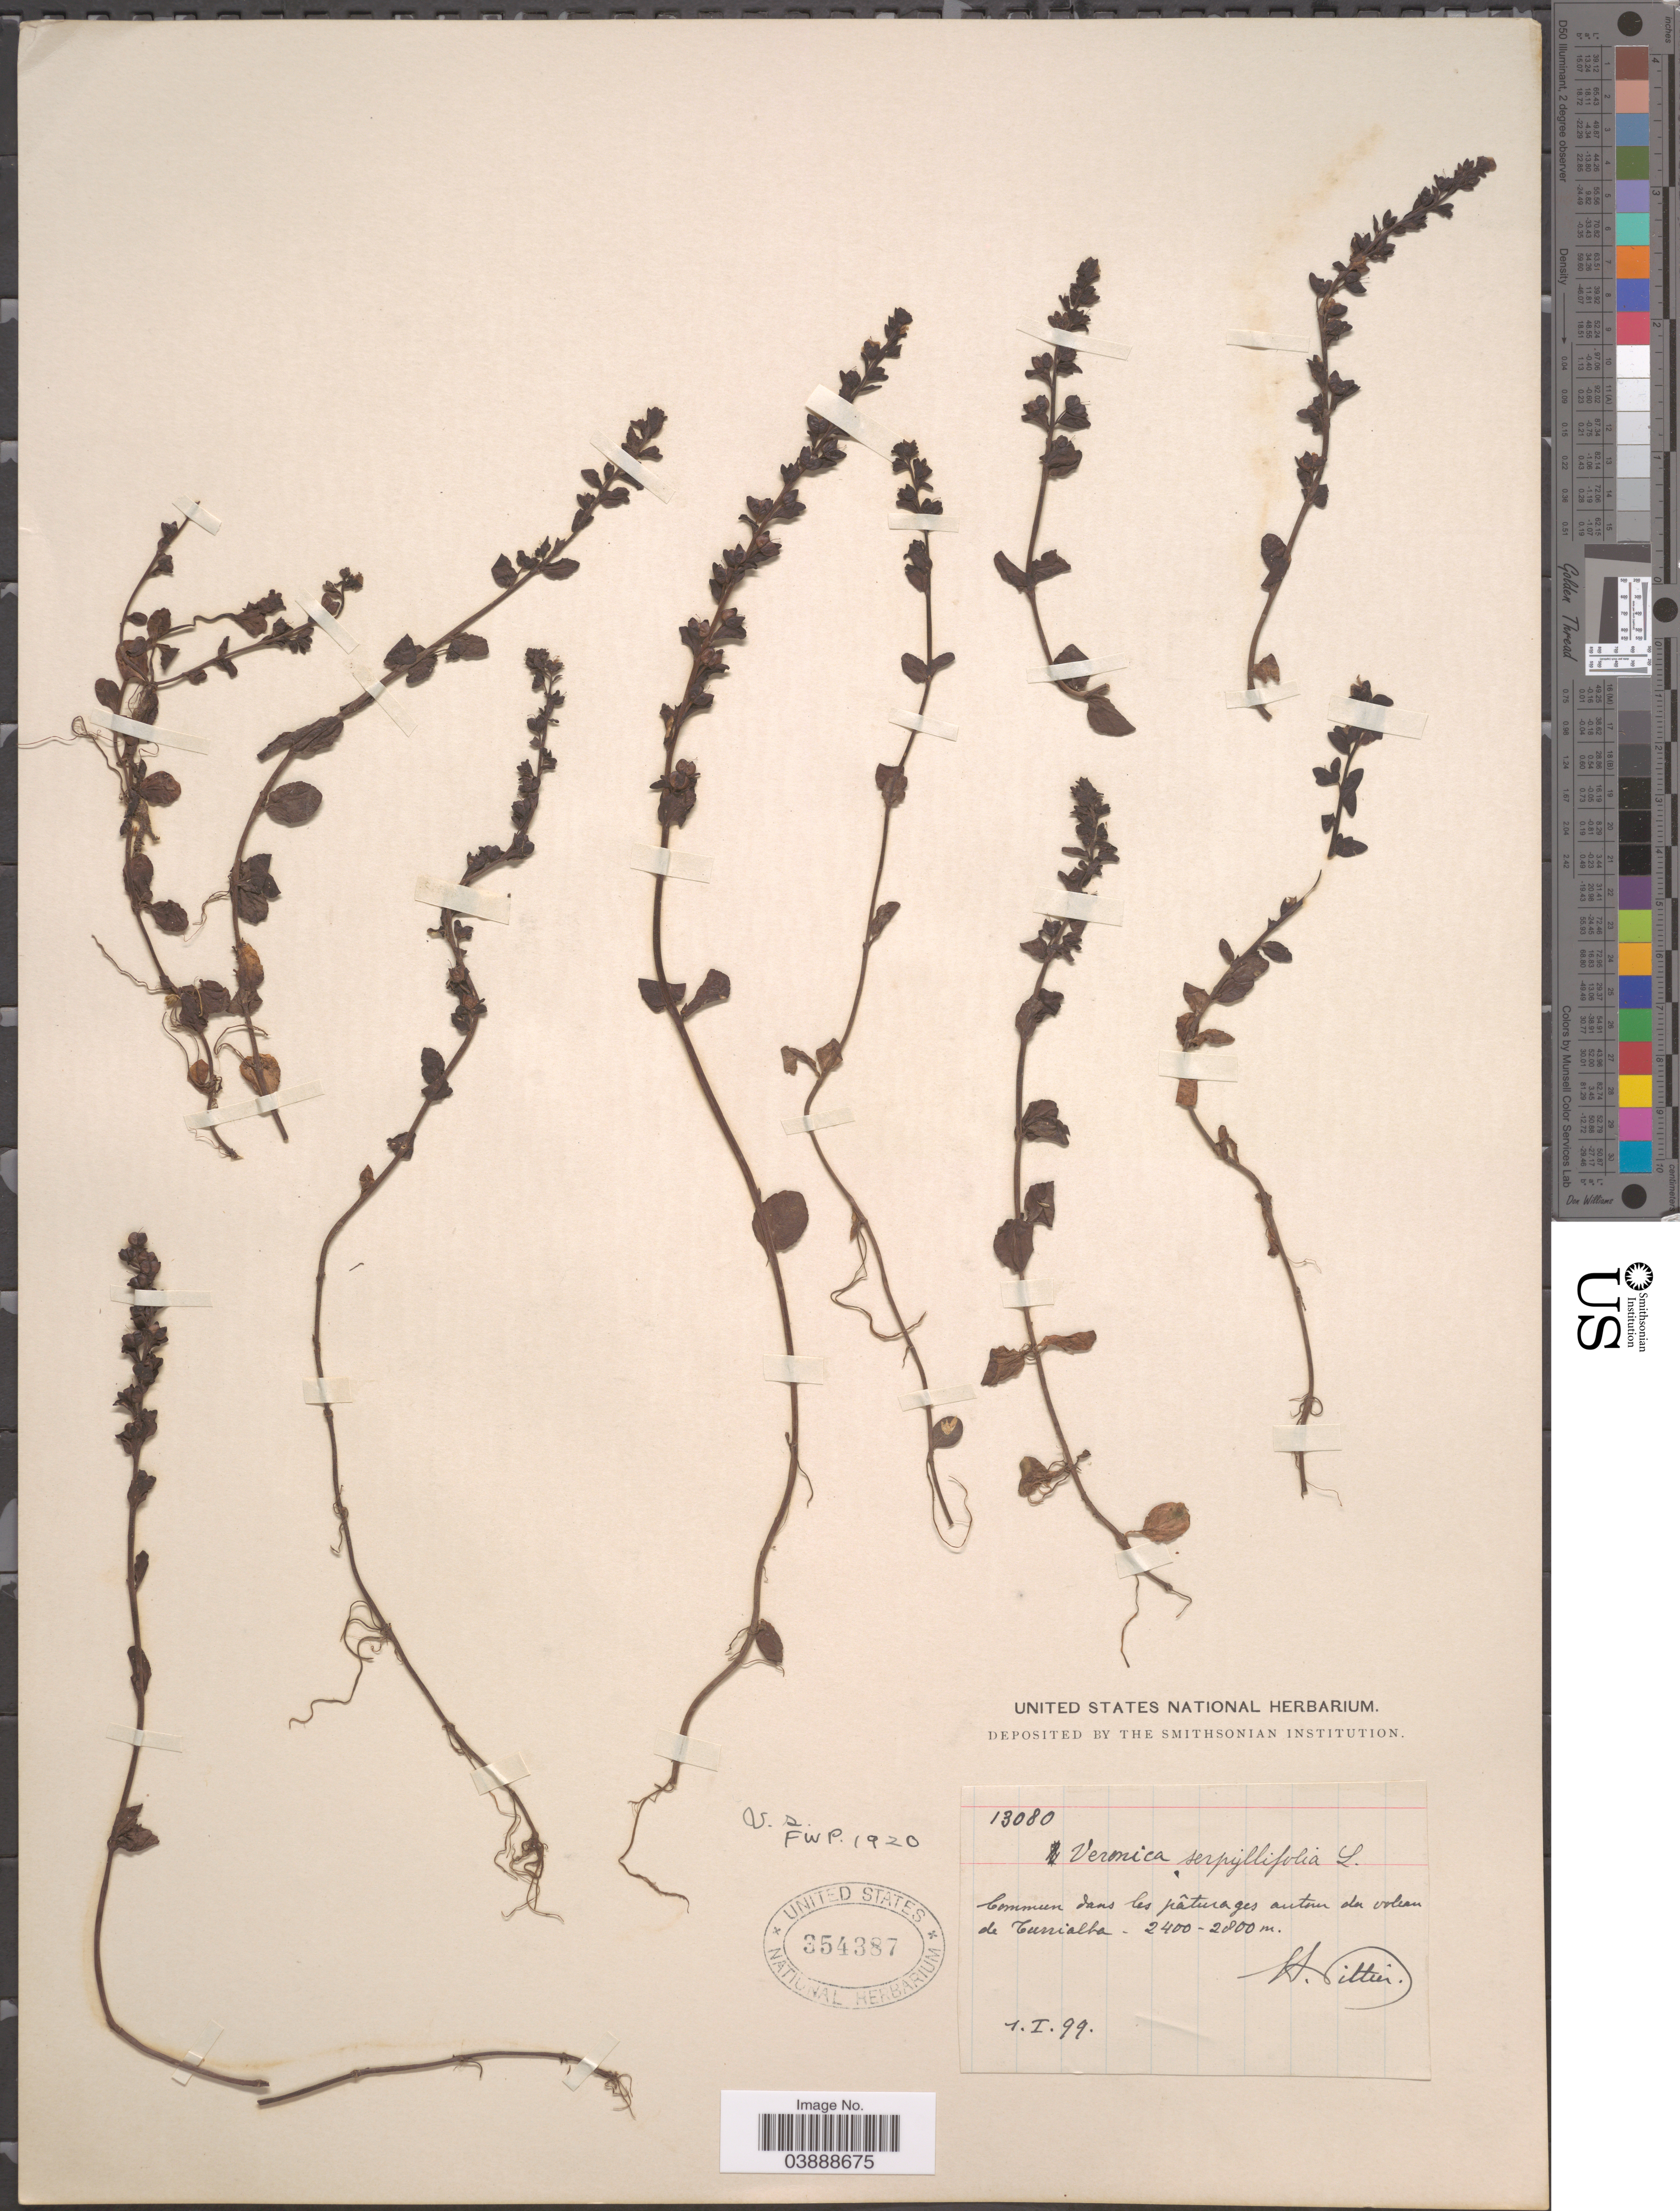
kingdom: Plantae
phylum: Tracheophyta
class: Magnoliopsida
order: Lamiales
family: Plantaginaceae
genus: Veronica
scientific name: Veronica serpyllifolia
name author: L.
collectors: H. F. Pittier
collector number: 13080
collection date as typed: Transcribed d/m/y: 1/1/99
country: Costa Rica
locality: Dans les pâturages autun du volcan de Turrialba.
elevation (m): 2400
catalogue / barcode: US 354387